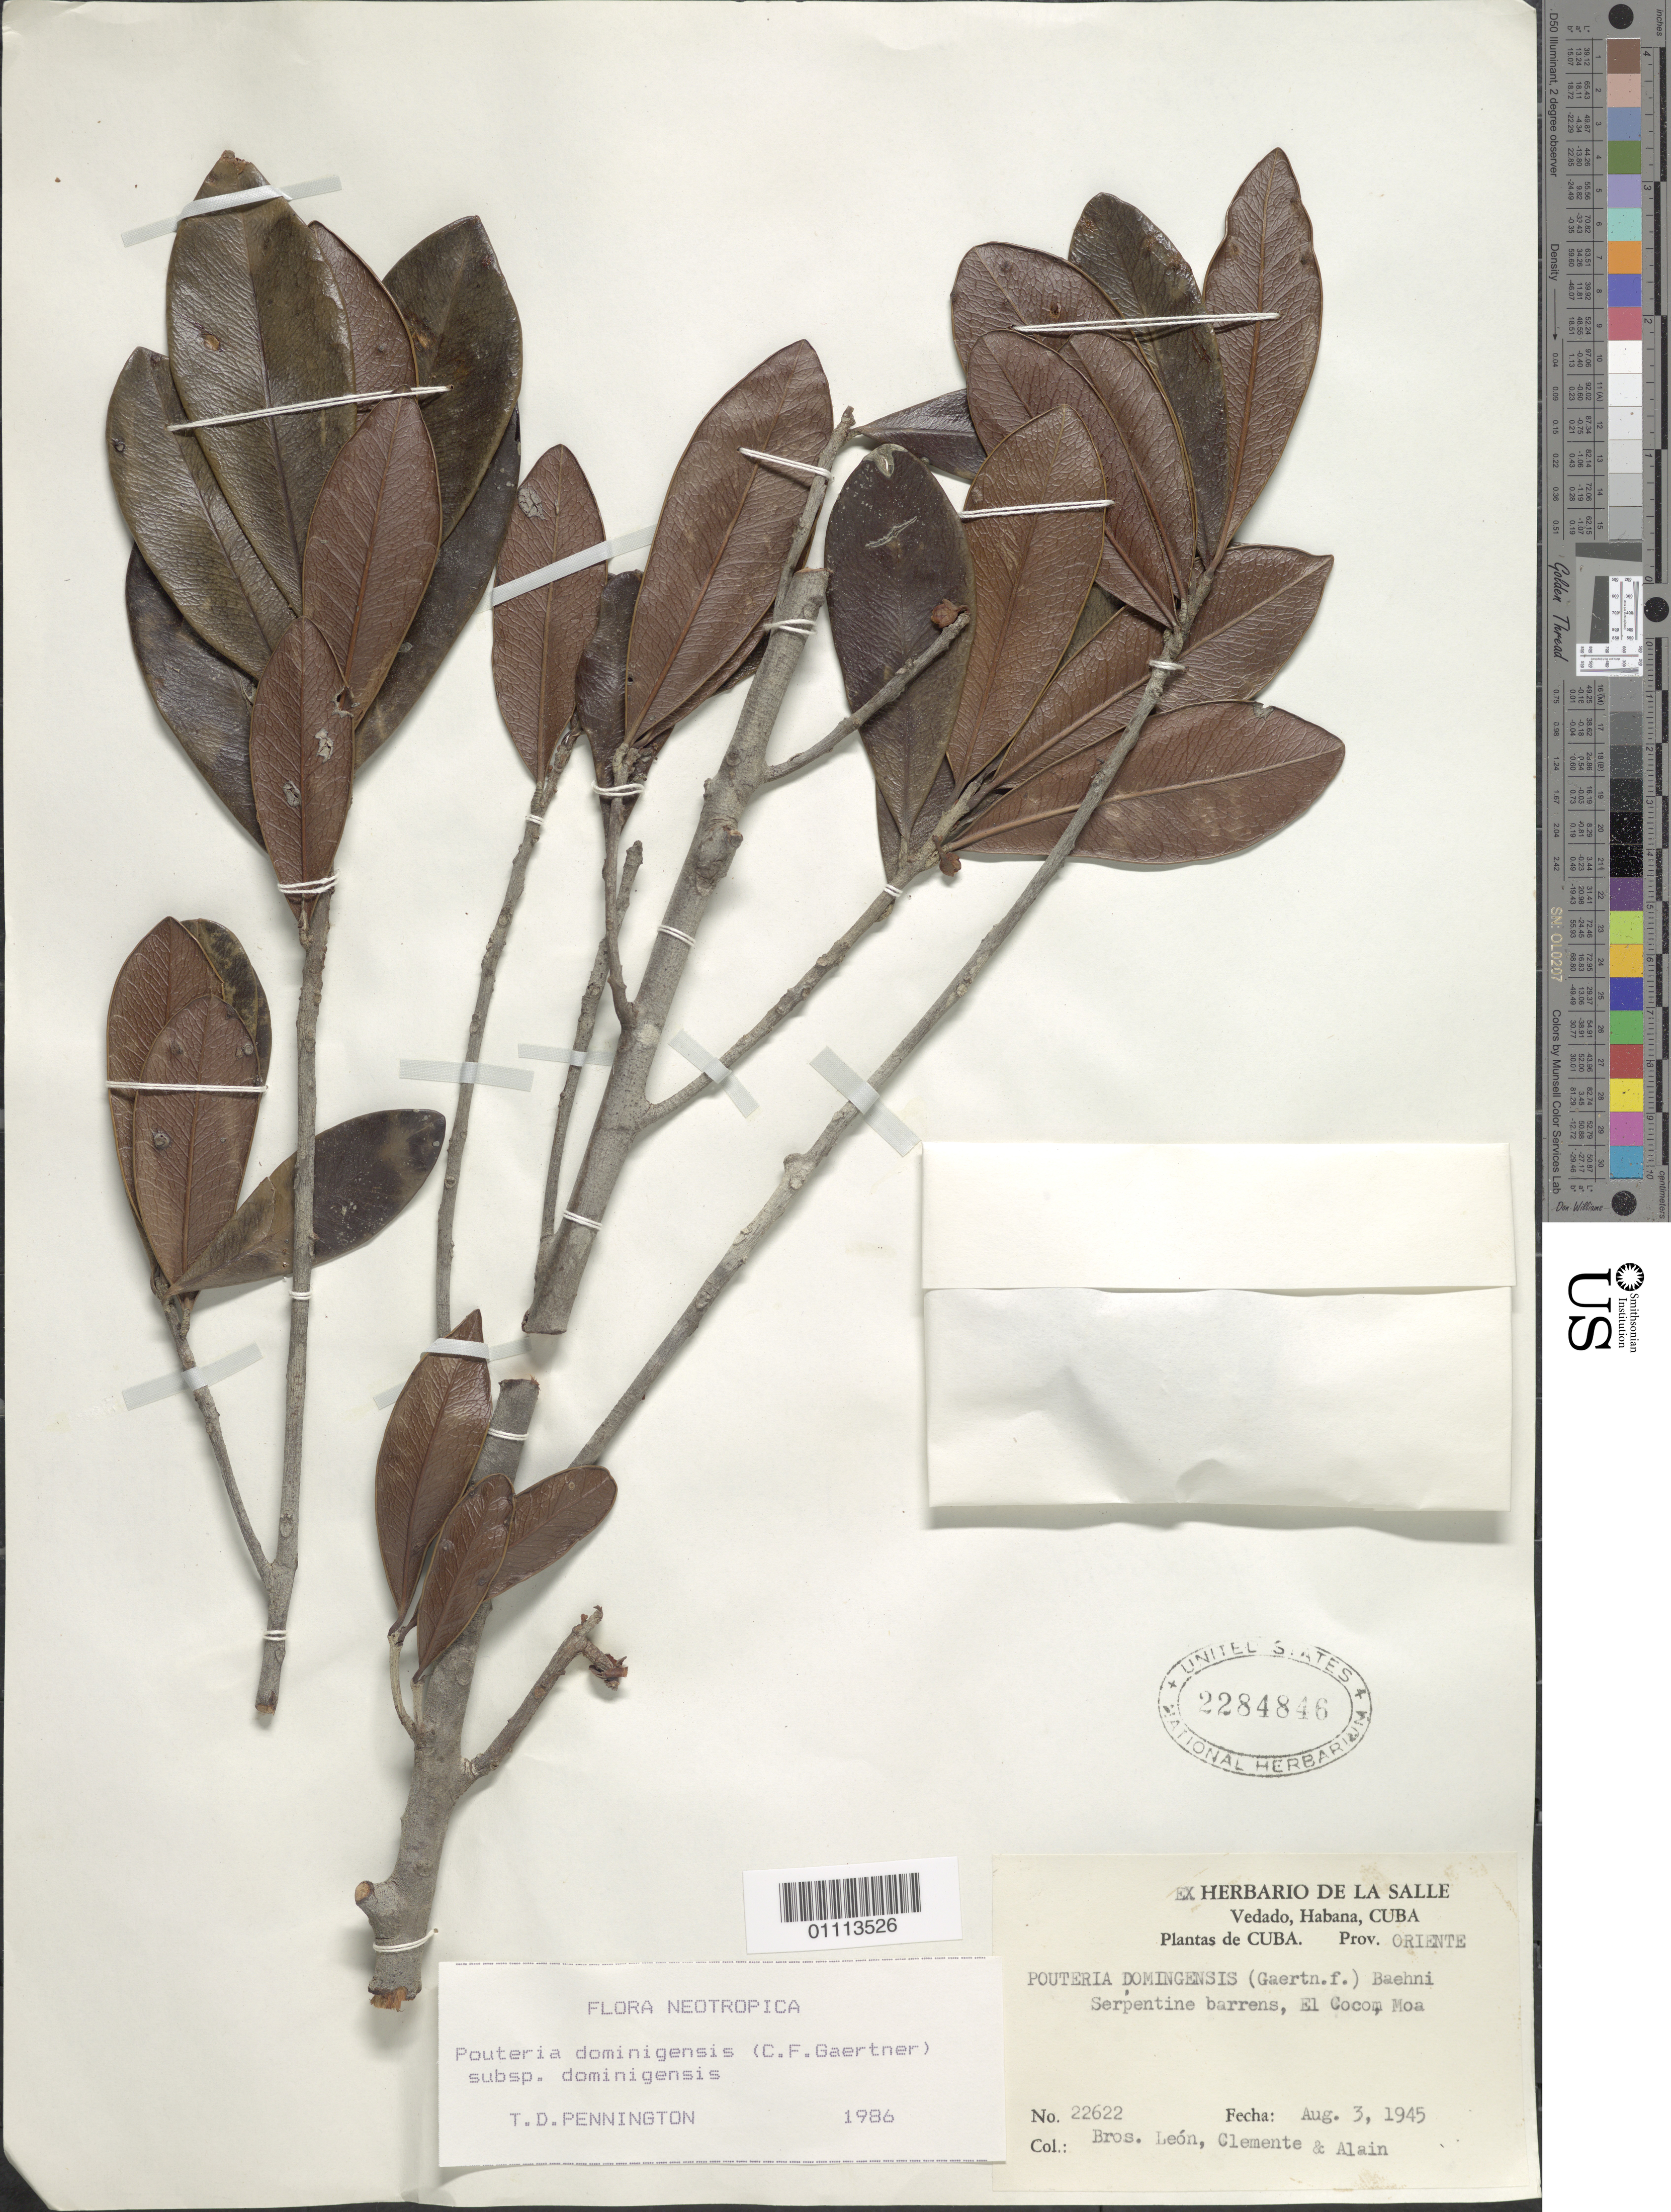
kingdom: Plantae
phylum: Tracheophyta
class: Magnoliopsida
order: Ericales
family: Sapotaceae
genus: Pouteria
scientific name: Pouteria domingensis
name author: (C.F. Gaertn.) Baehni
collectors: Bro. León, Bro. Clemente & A. H. Liogier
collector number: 22622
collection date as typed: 03 Aug 1945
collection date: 1945-08-03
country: Cuba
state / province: Holguín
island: Cuba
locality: Serpentine barrens, El Cocom Moa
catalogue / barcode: US 2284846